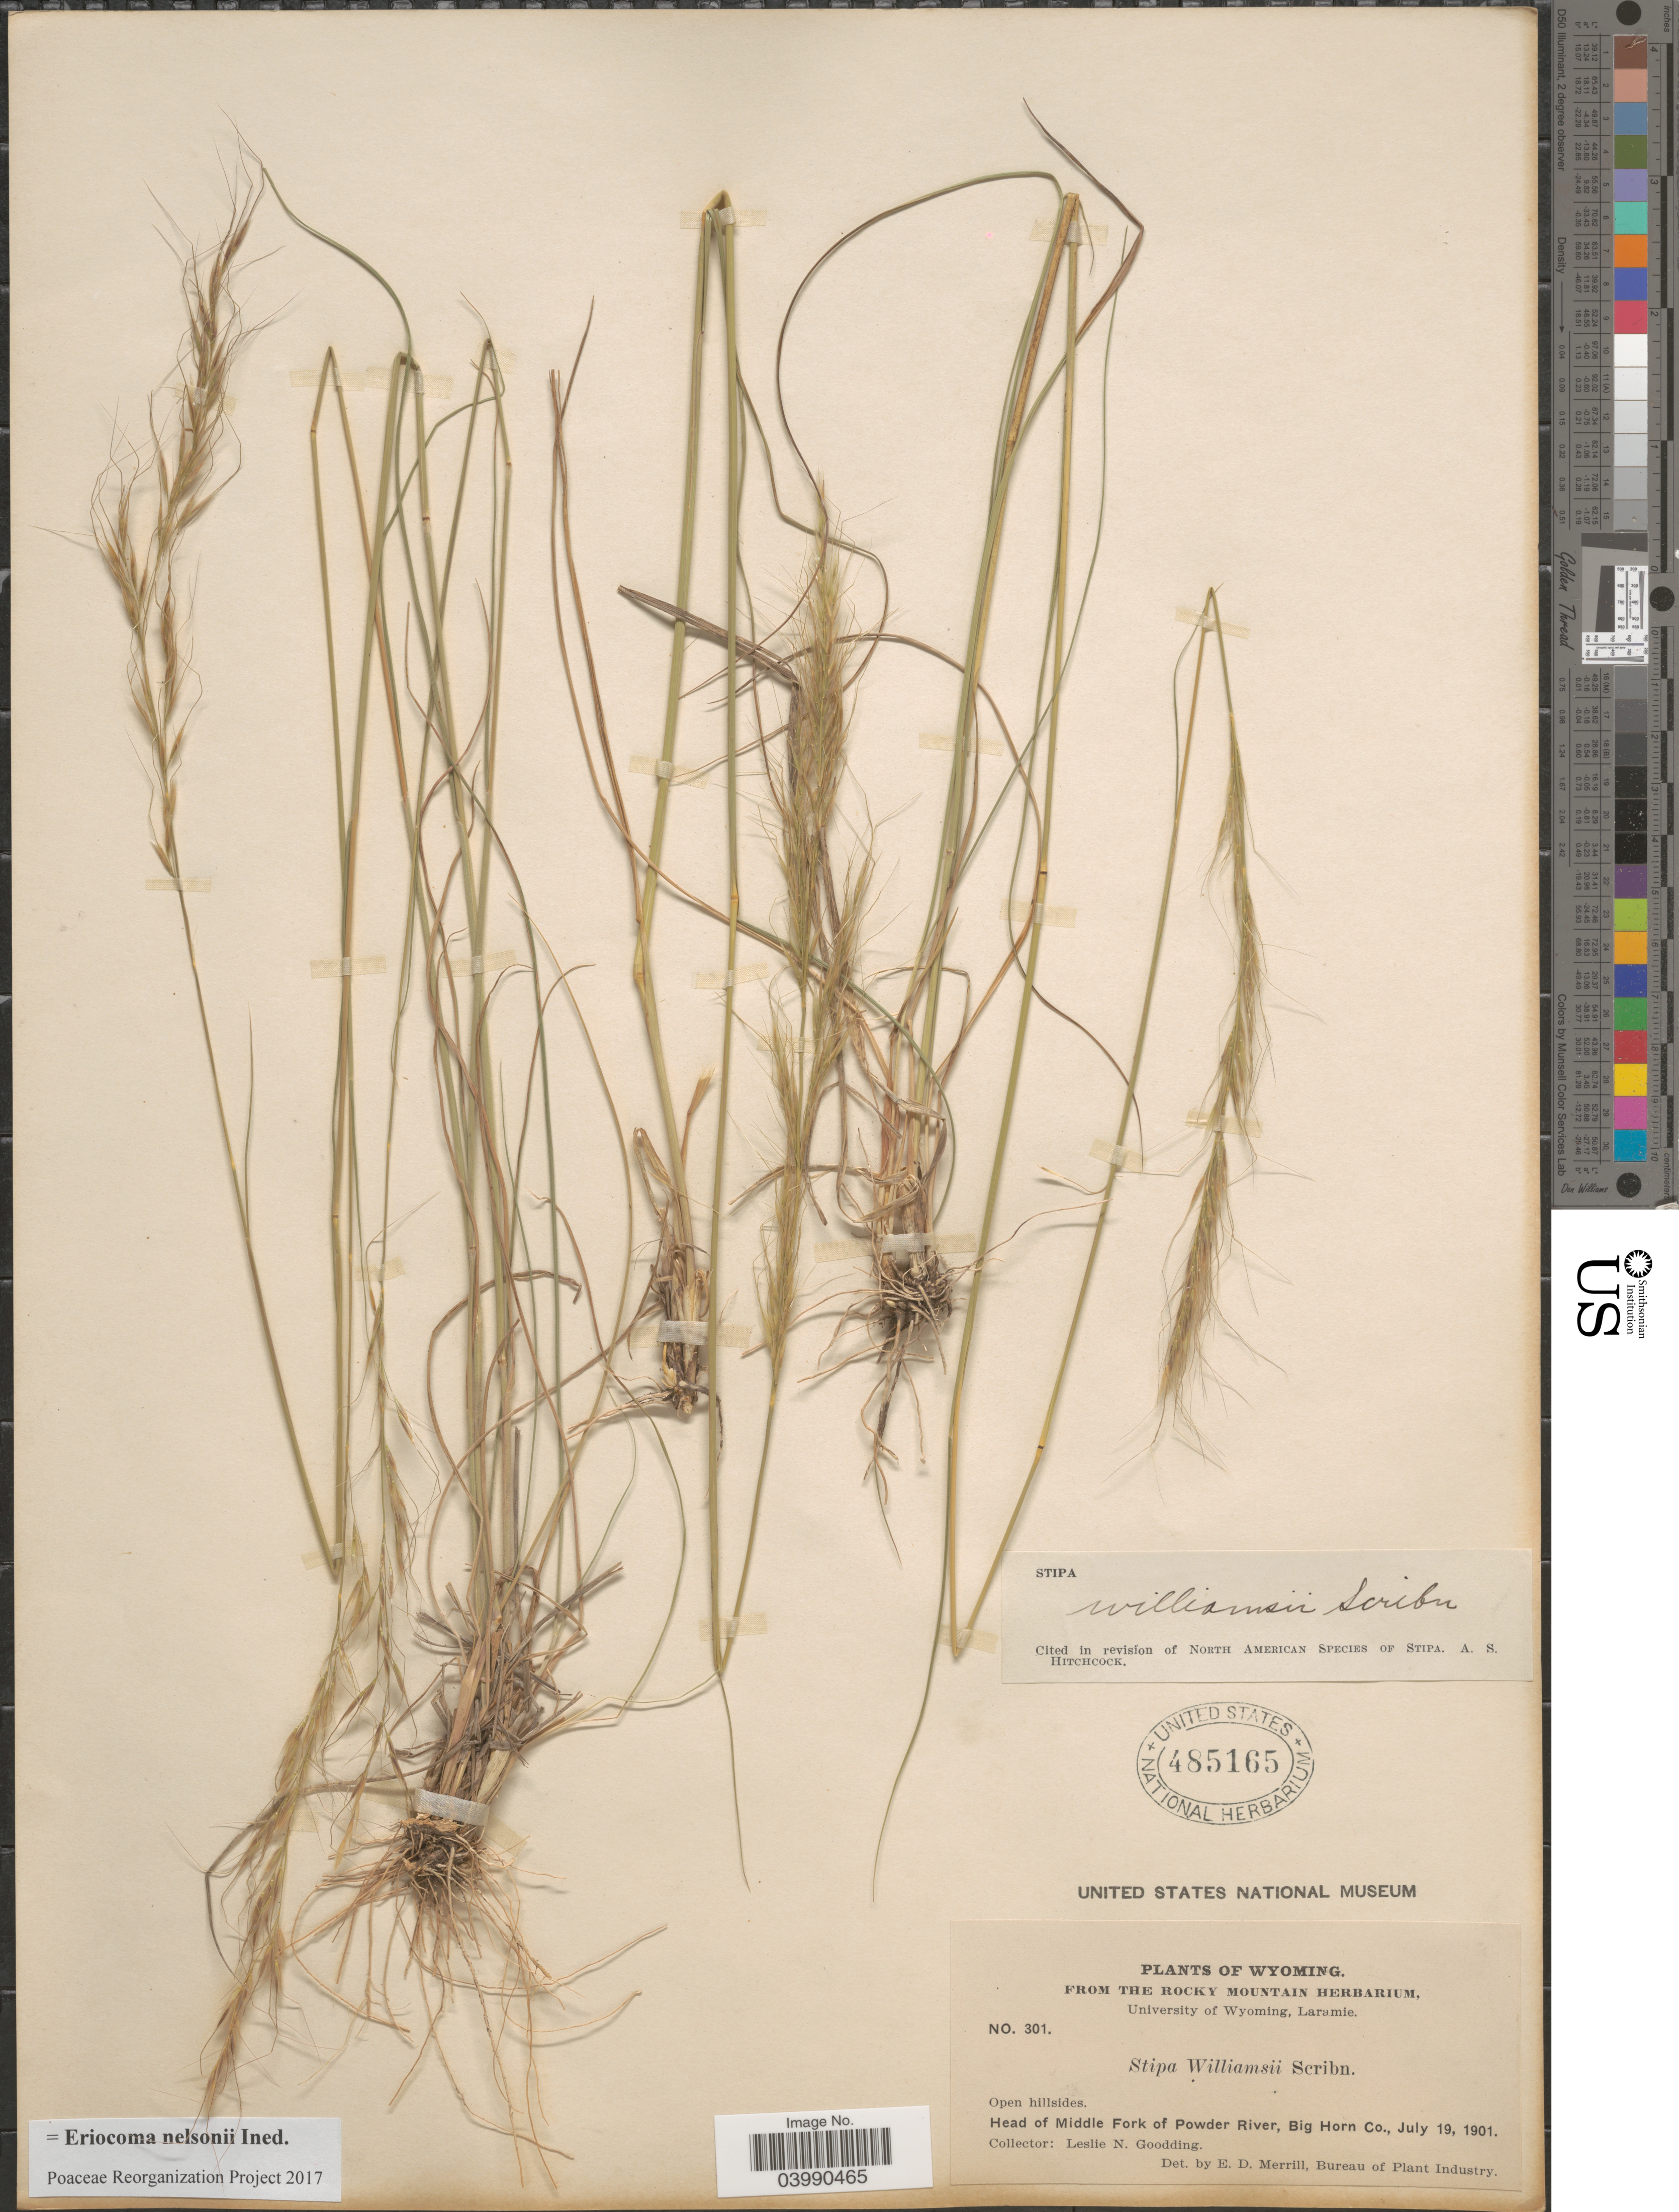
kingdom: Plantae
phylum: Tracheophyta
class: Liliopsida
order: Poales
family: Poaceae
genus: Eriocoma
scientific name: Eriocoma nelsonii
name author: (Scribn.) Romasch.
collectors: L. N. Goodding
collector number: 301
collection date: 1901-07-19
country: United States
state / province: Wyoming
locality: Open hillsides. Head of Middle Fork of Powder River, Big Horn Co.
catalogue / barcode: US 485165